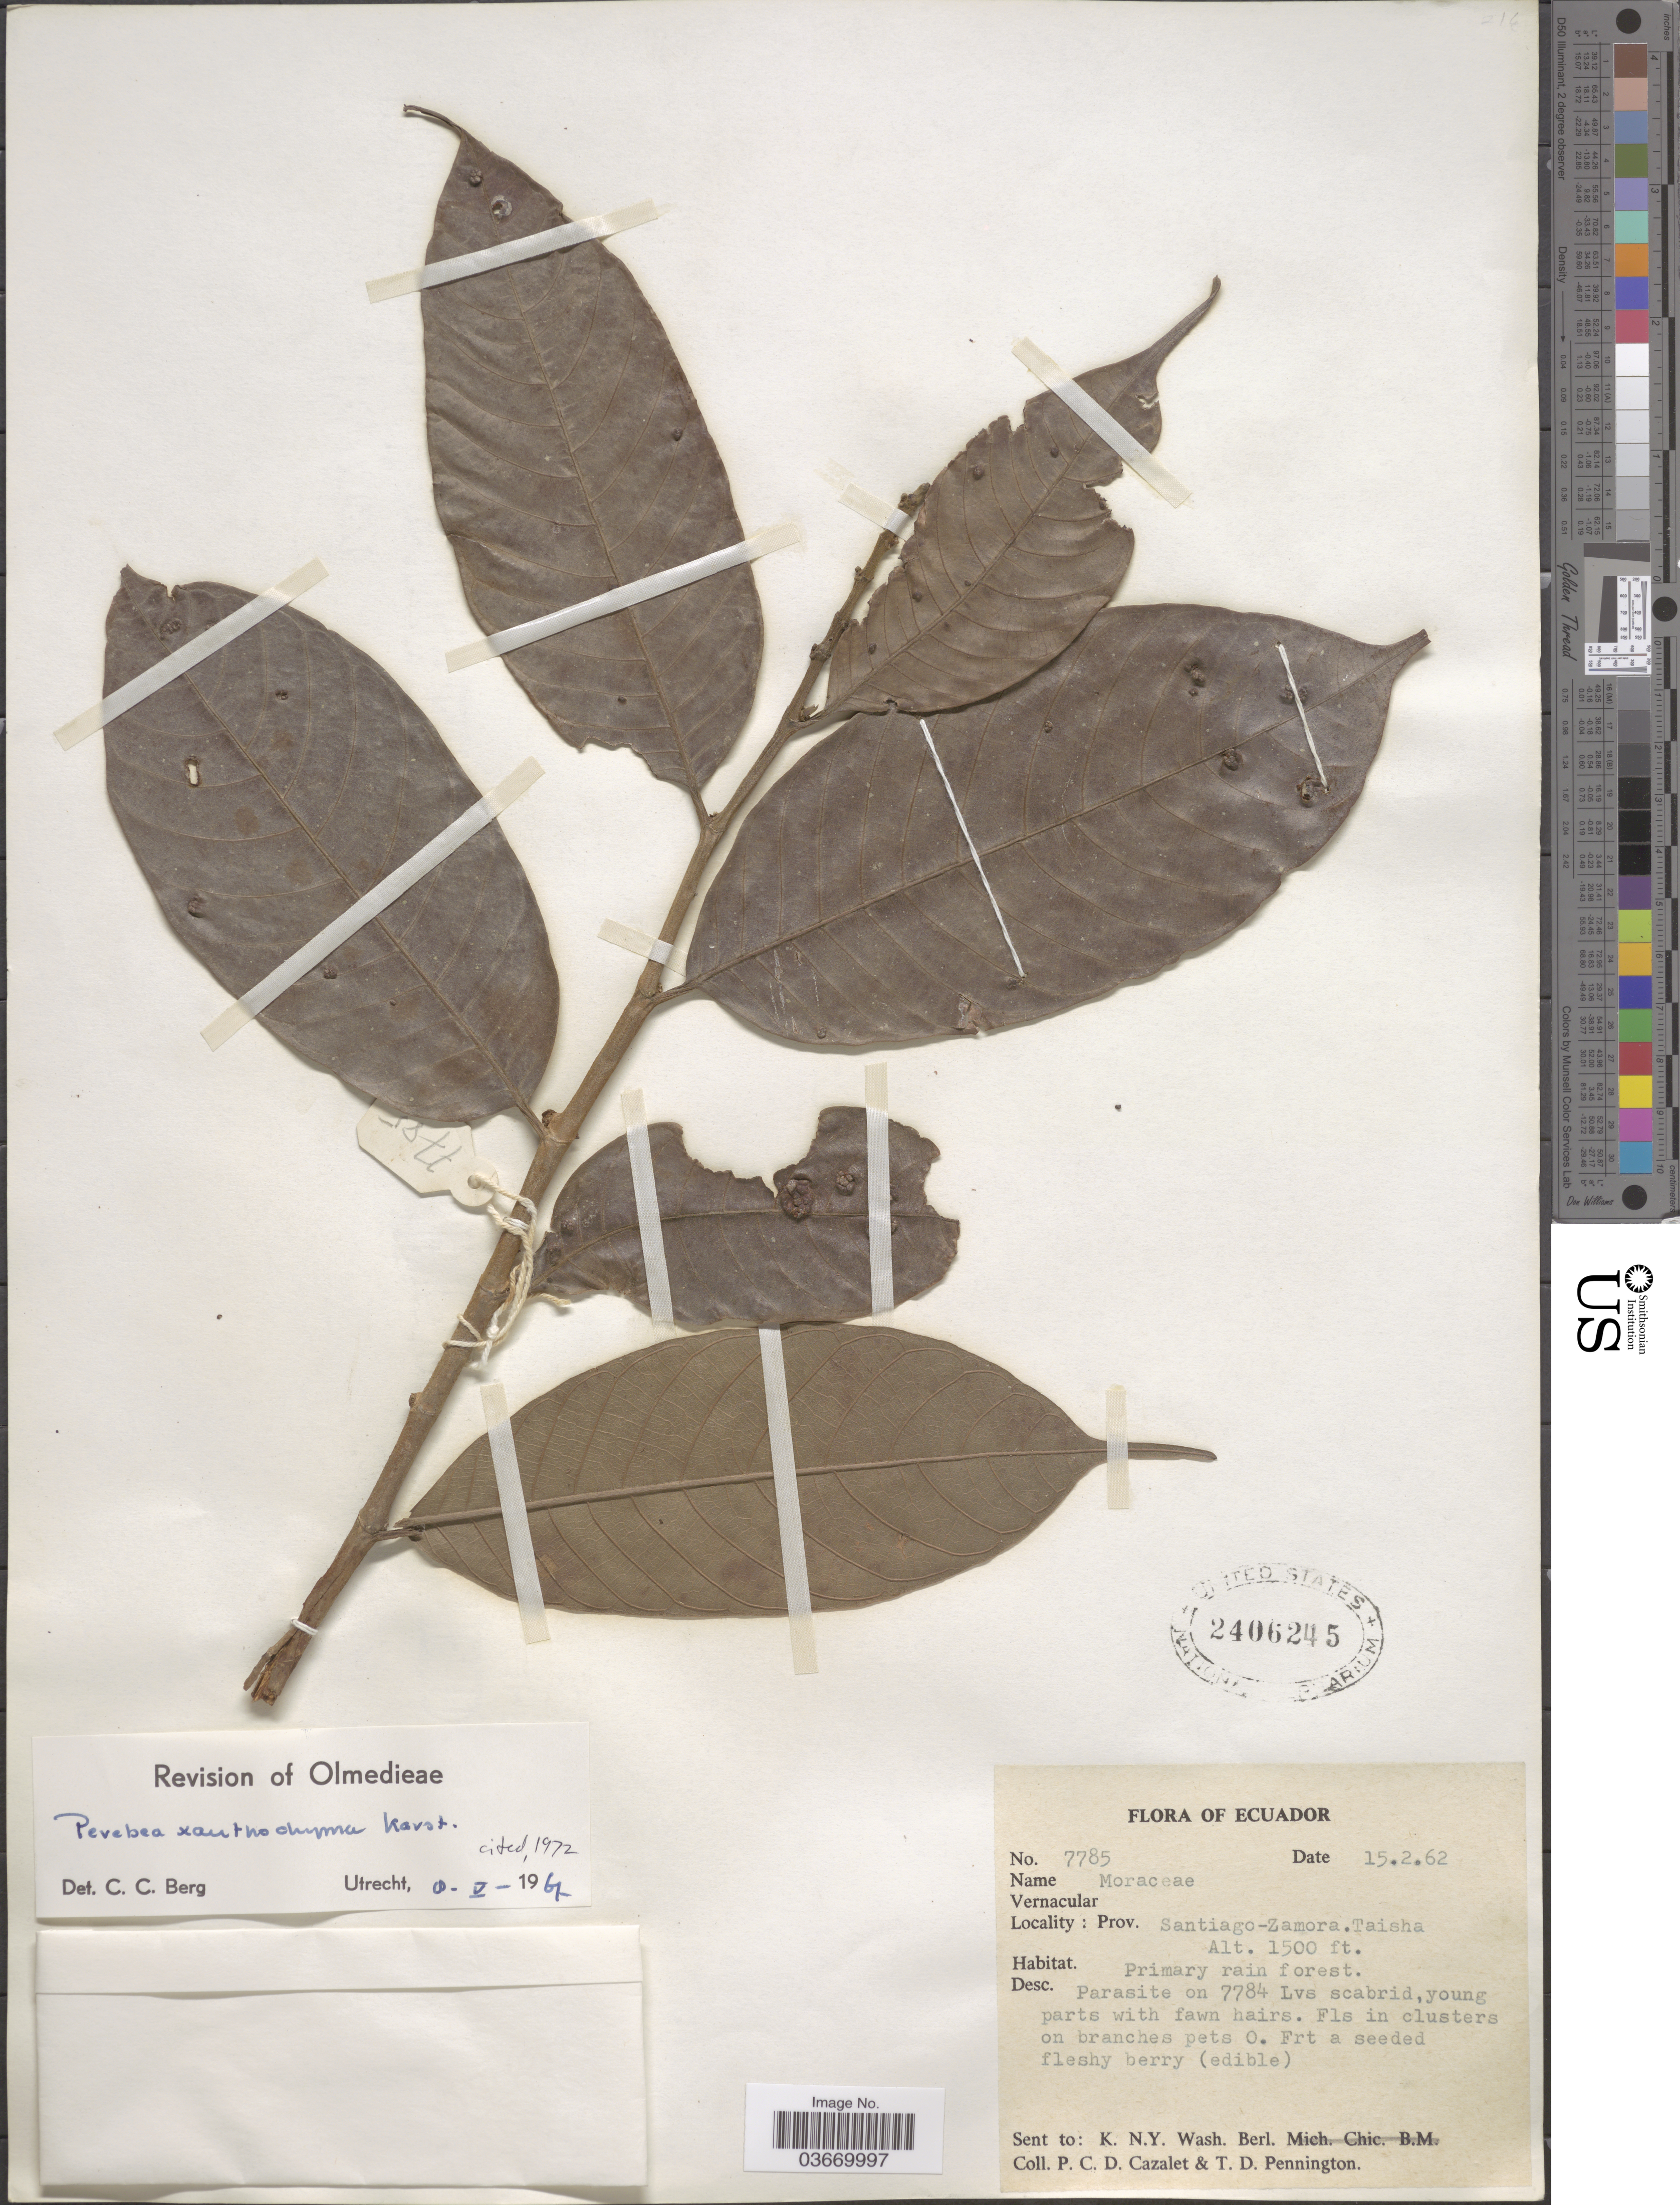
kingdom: Plantae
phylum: Tracheophyta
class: Magnoliopsida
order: Rosales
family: Moraceae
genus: Perebea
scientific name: Perebea xanthochyma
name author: H. Karst.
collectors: P. C. D. Cazalet & T. D. Pennington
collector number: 7785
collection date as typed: Transcribed d/m/y: 15/2/62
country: Ecuador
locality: Prov. Santiago-Zamora. Taisha.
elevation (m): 457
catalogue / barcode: US 2406245